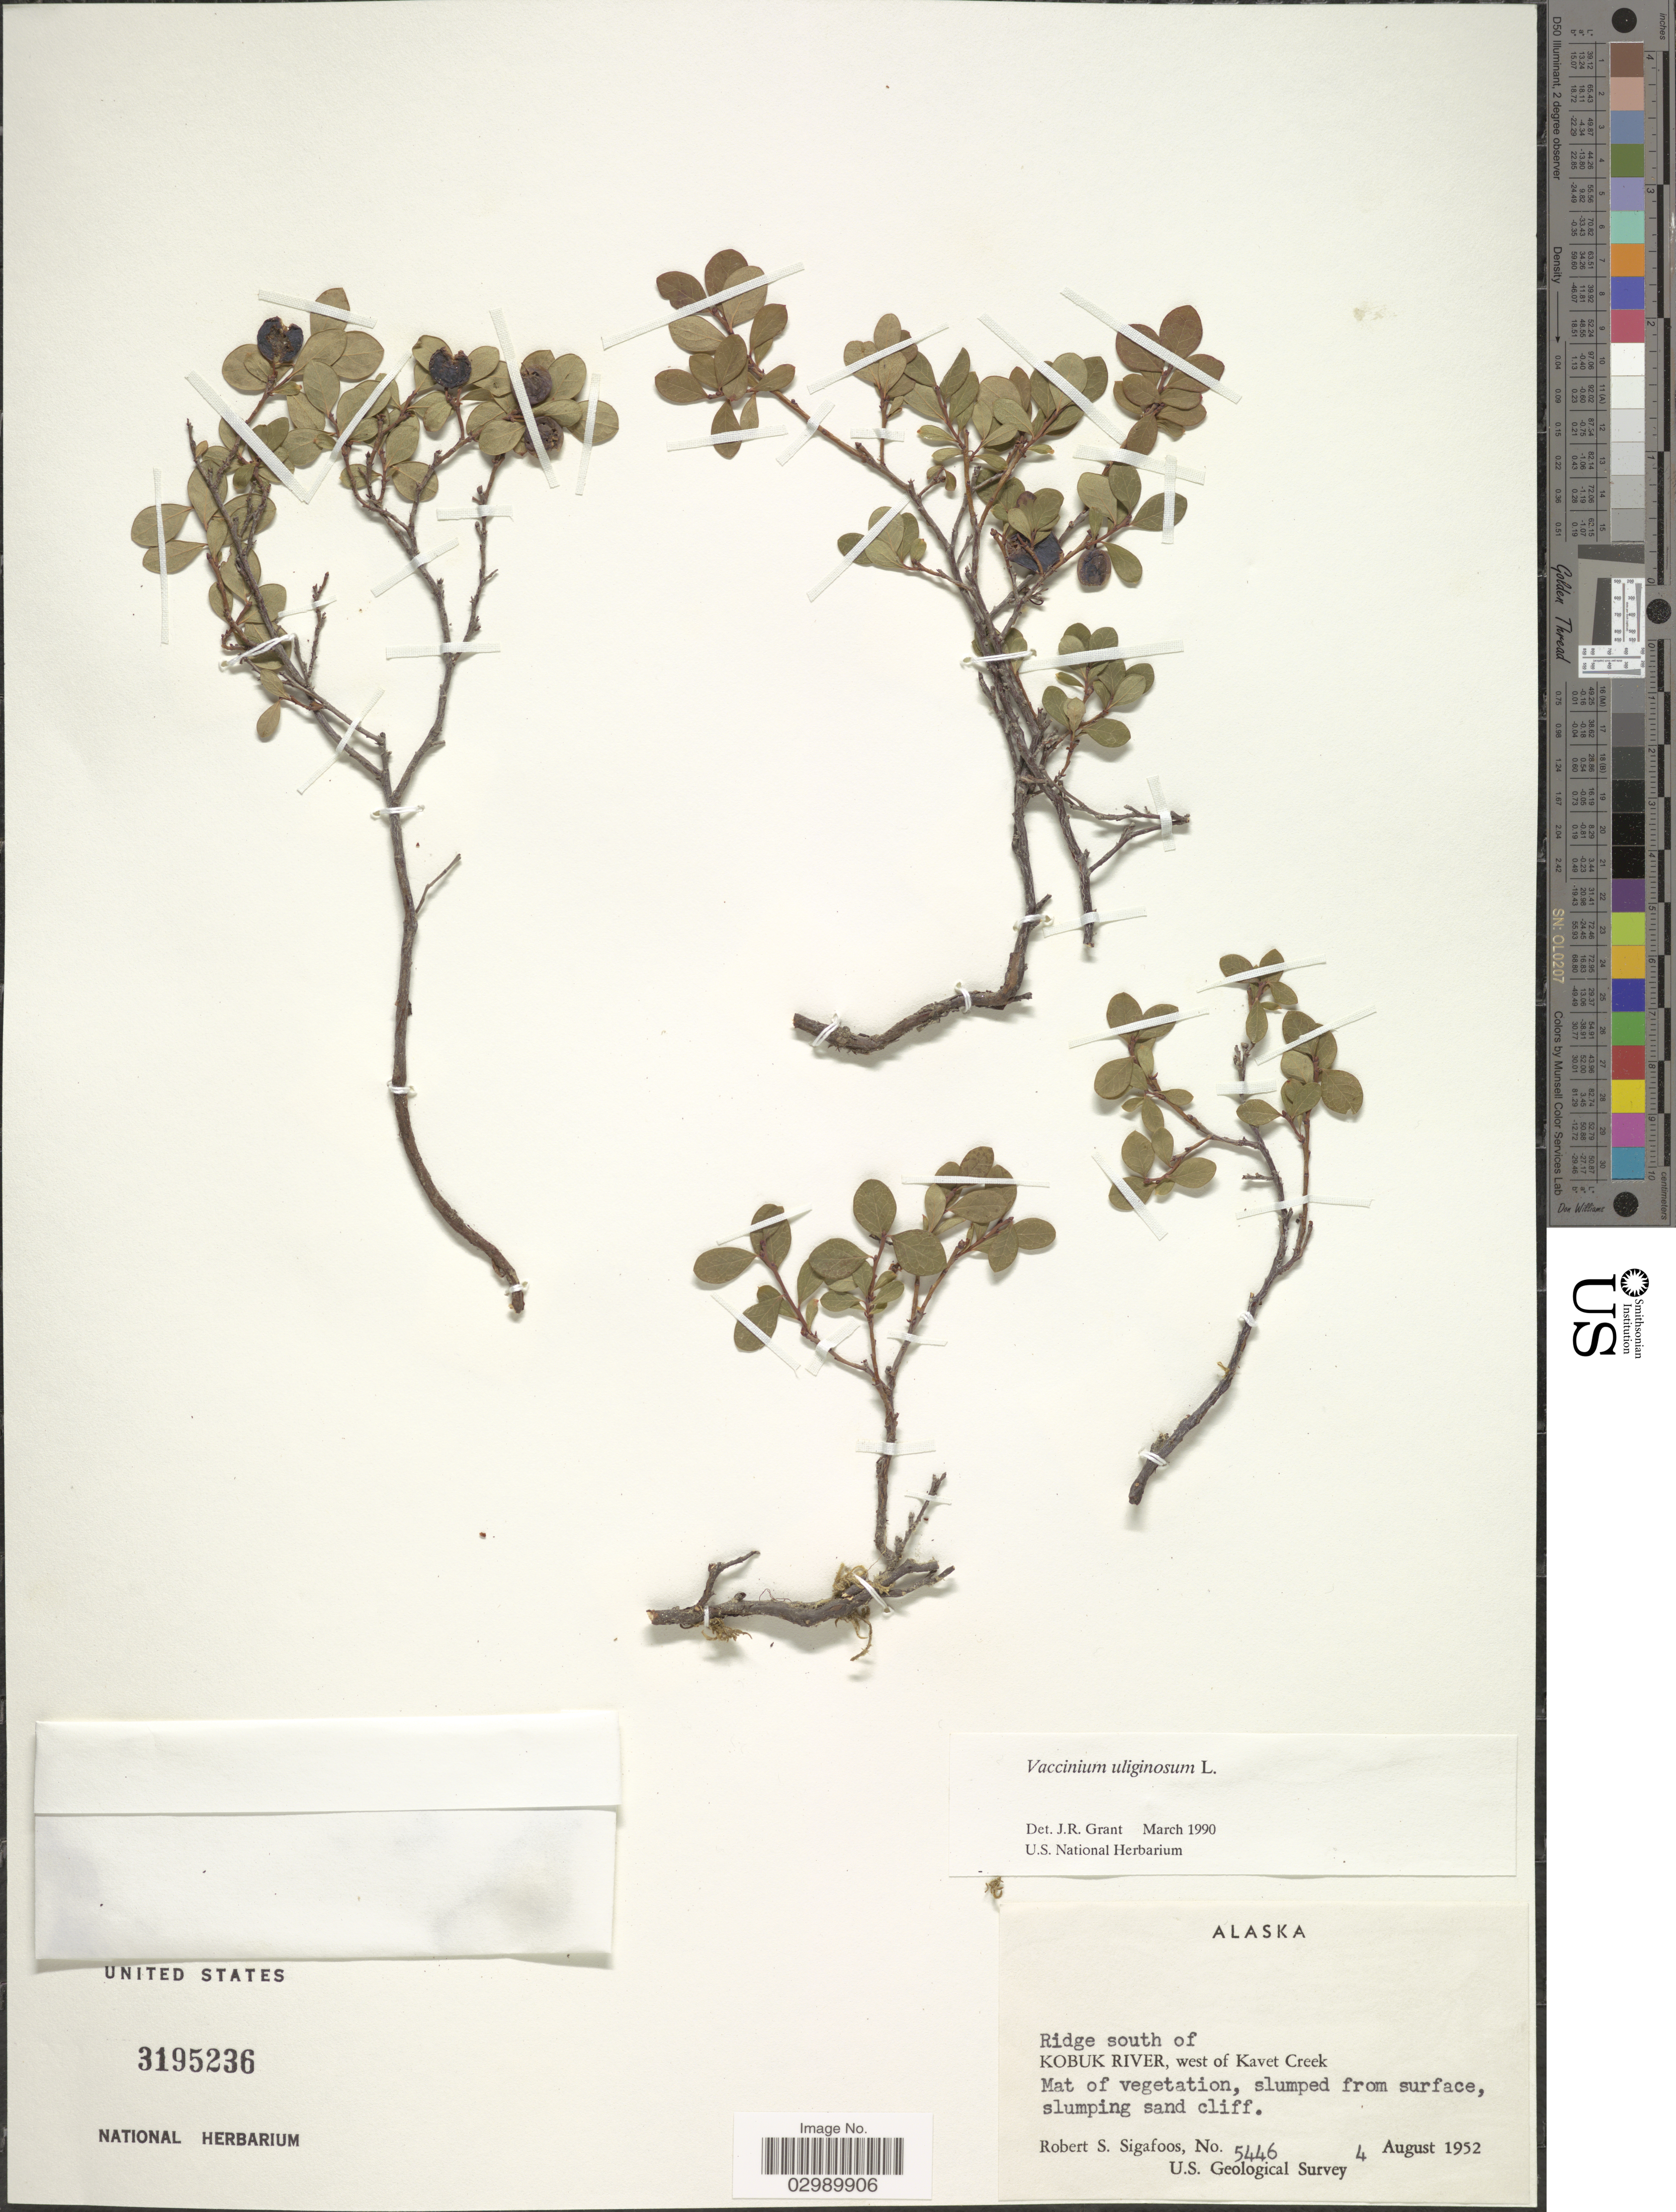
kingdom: Plantae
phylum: Tracheophyta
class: Magnoliopsida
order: Ericales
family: Ericaceae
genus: Vaccinium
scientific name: Vaccinium uliginosum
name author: L.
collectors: R. Sigafoos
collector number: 5446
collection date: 1952-08-04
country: United States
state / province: Alaska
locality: Ridge south of Kobuk River, west of Kavet Creek.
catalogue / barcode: US 3195236